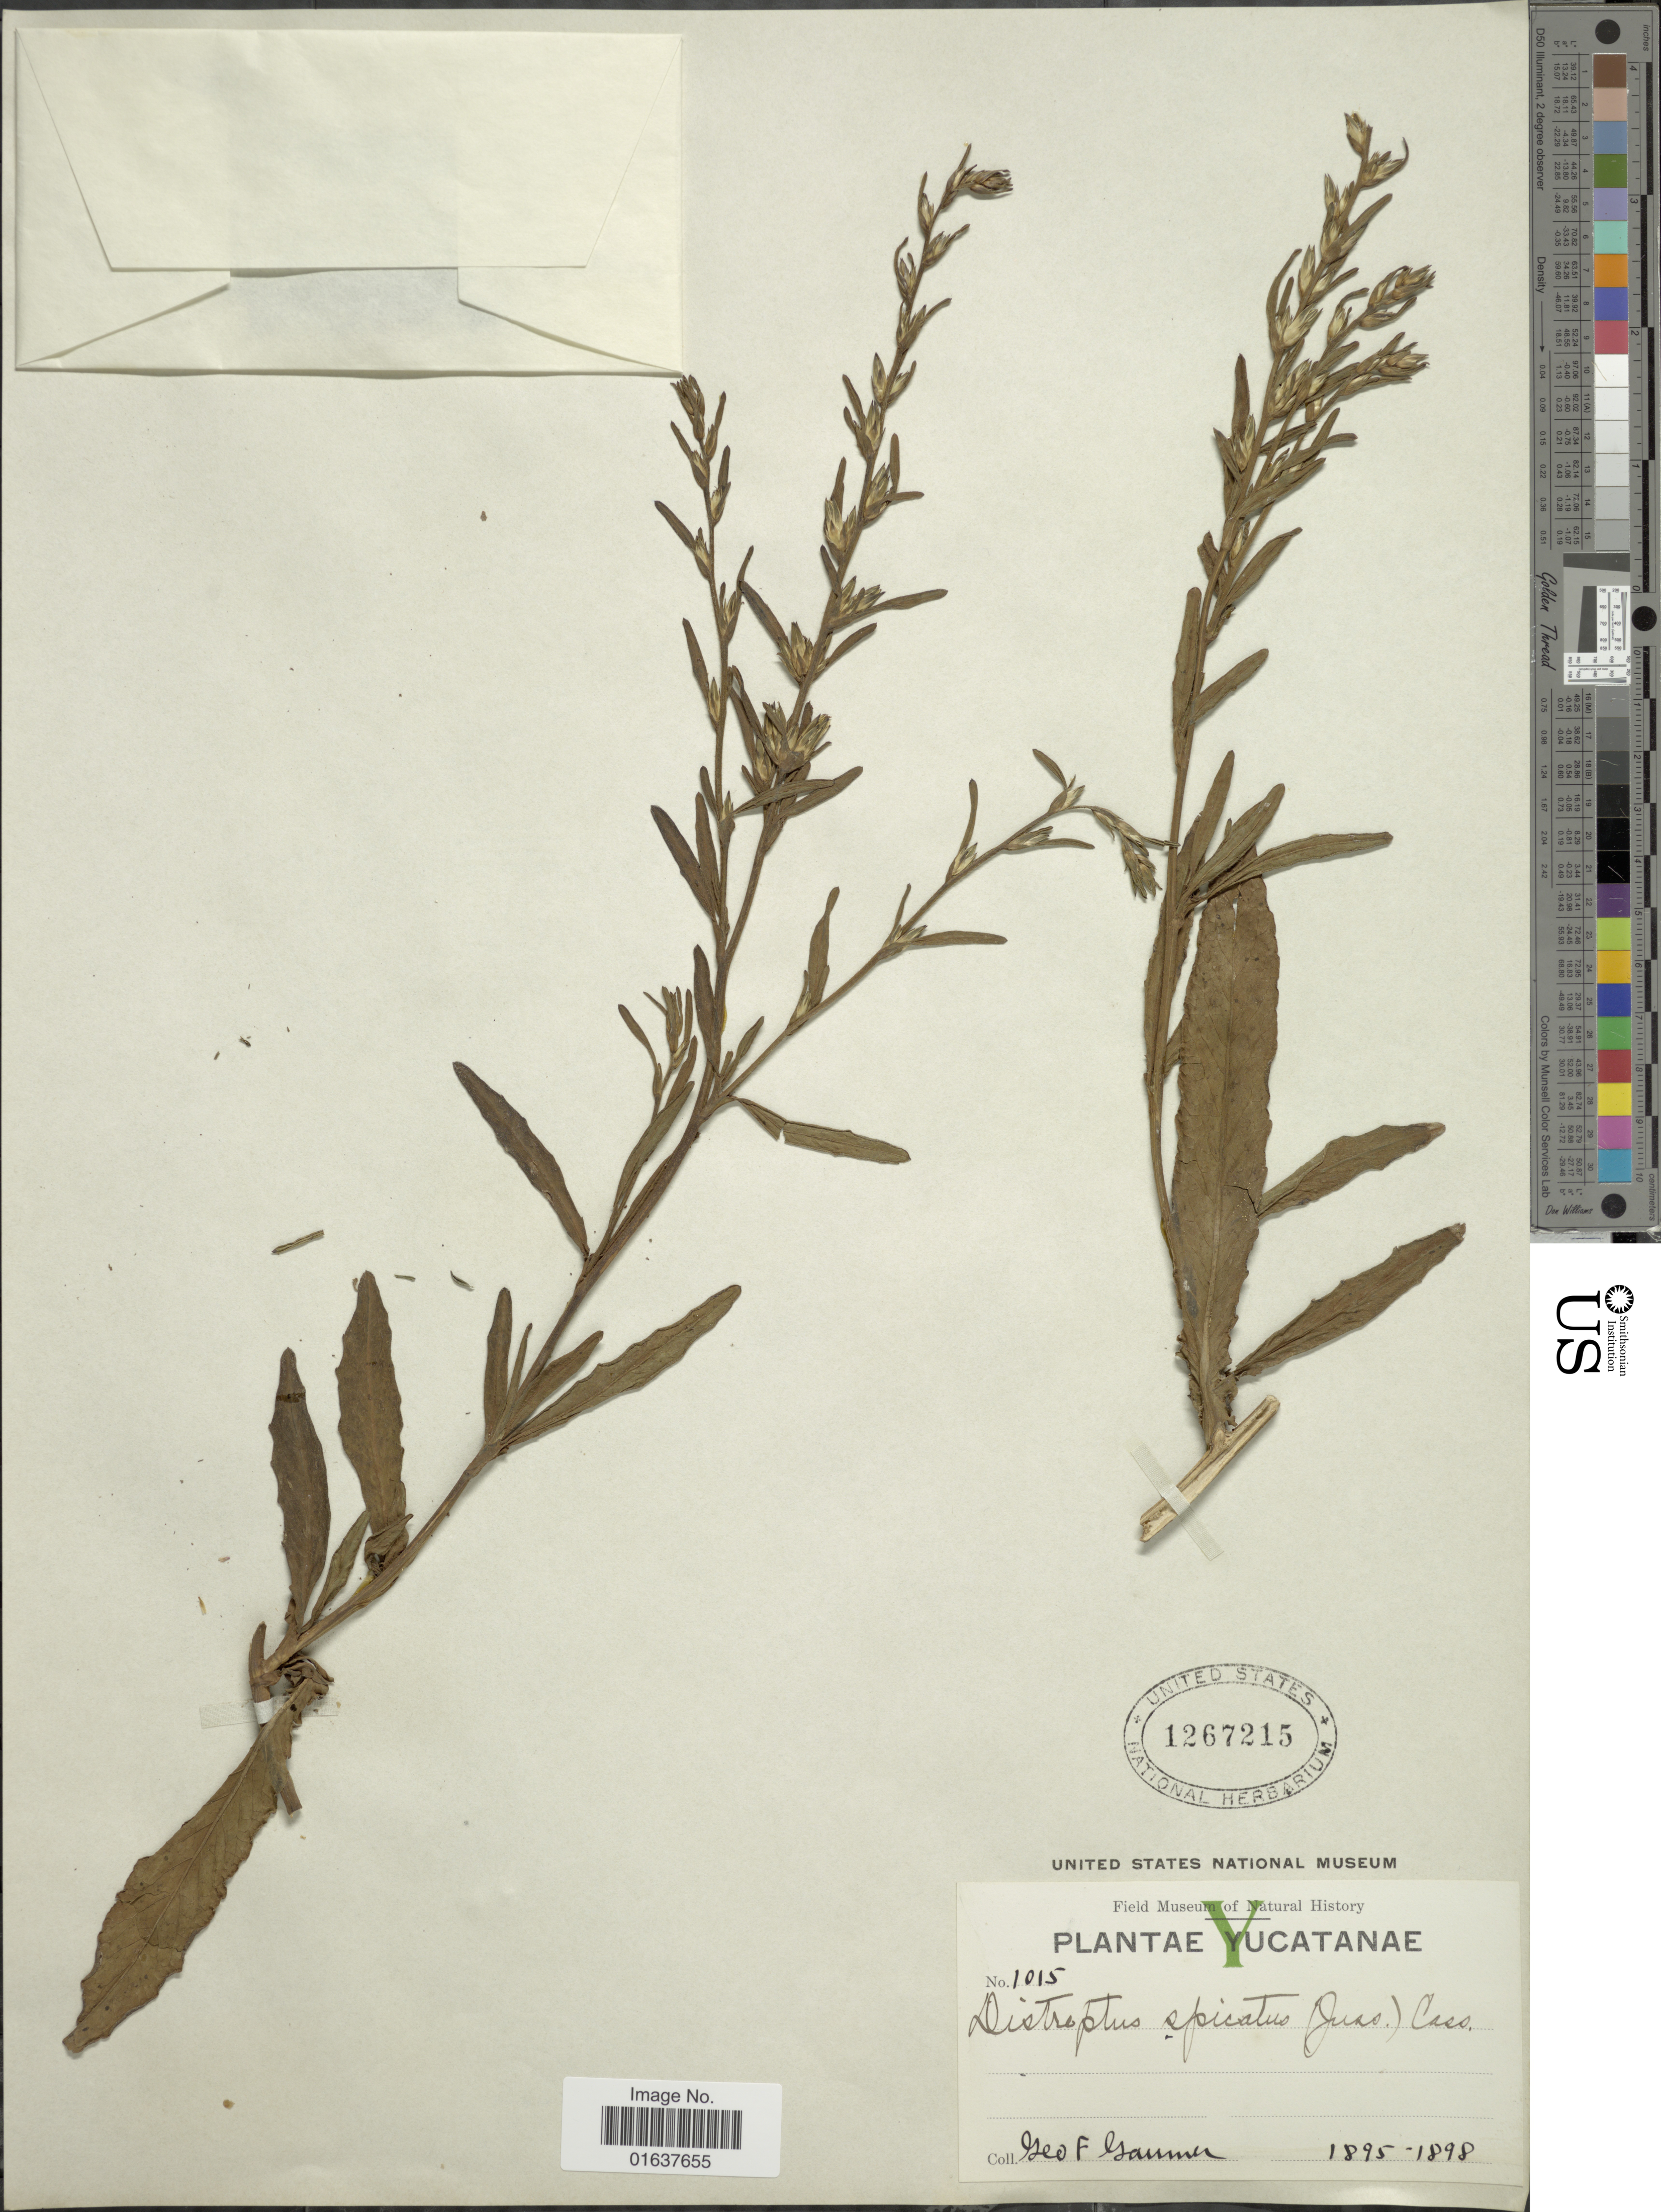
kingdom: Plantae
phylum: Tracheophyta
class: Magnoliopsida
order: Asterales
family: Asteraceae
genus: Pseudelephantopus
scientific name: Pseudelephantopus spicatus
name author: (Juss. ex Aubl.) C.F. Baker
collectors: G. F. Gaumer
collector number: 1015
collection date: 1895/1898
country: Mexico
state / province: Yucatán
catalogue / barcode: US 1267215